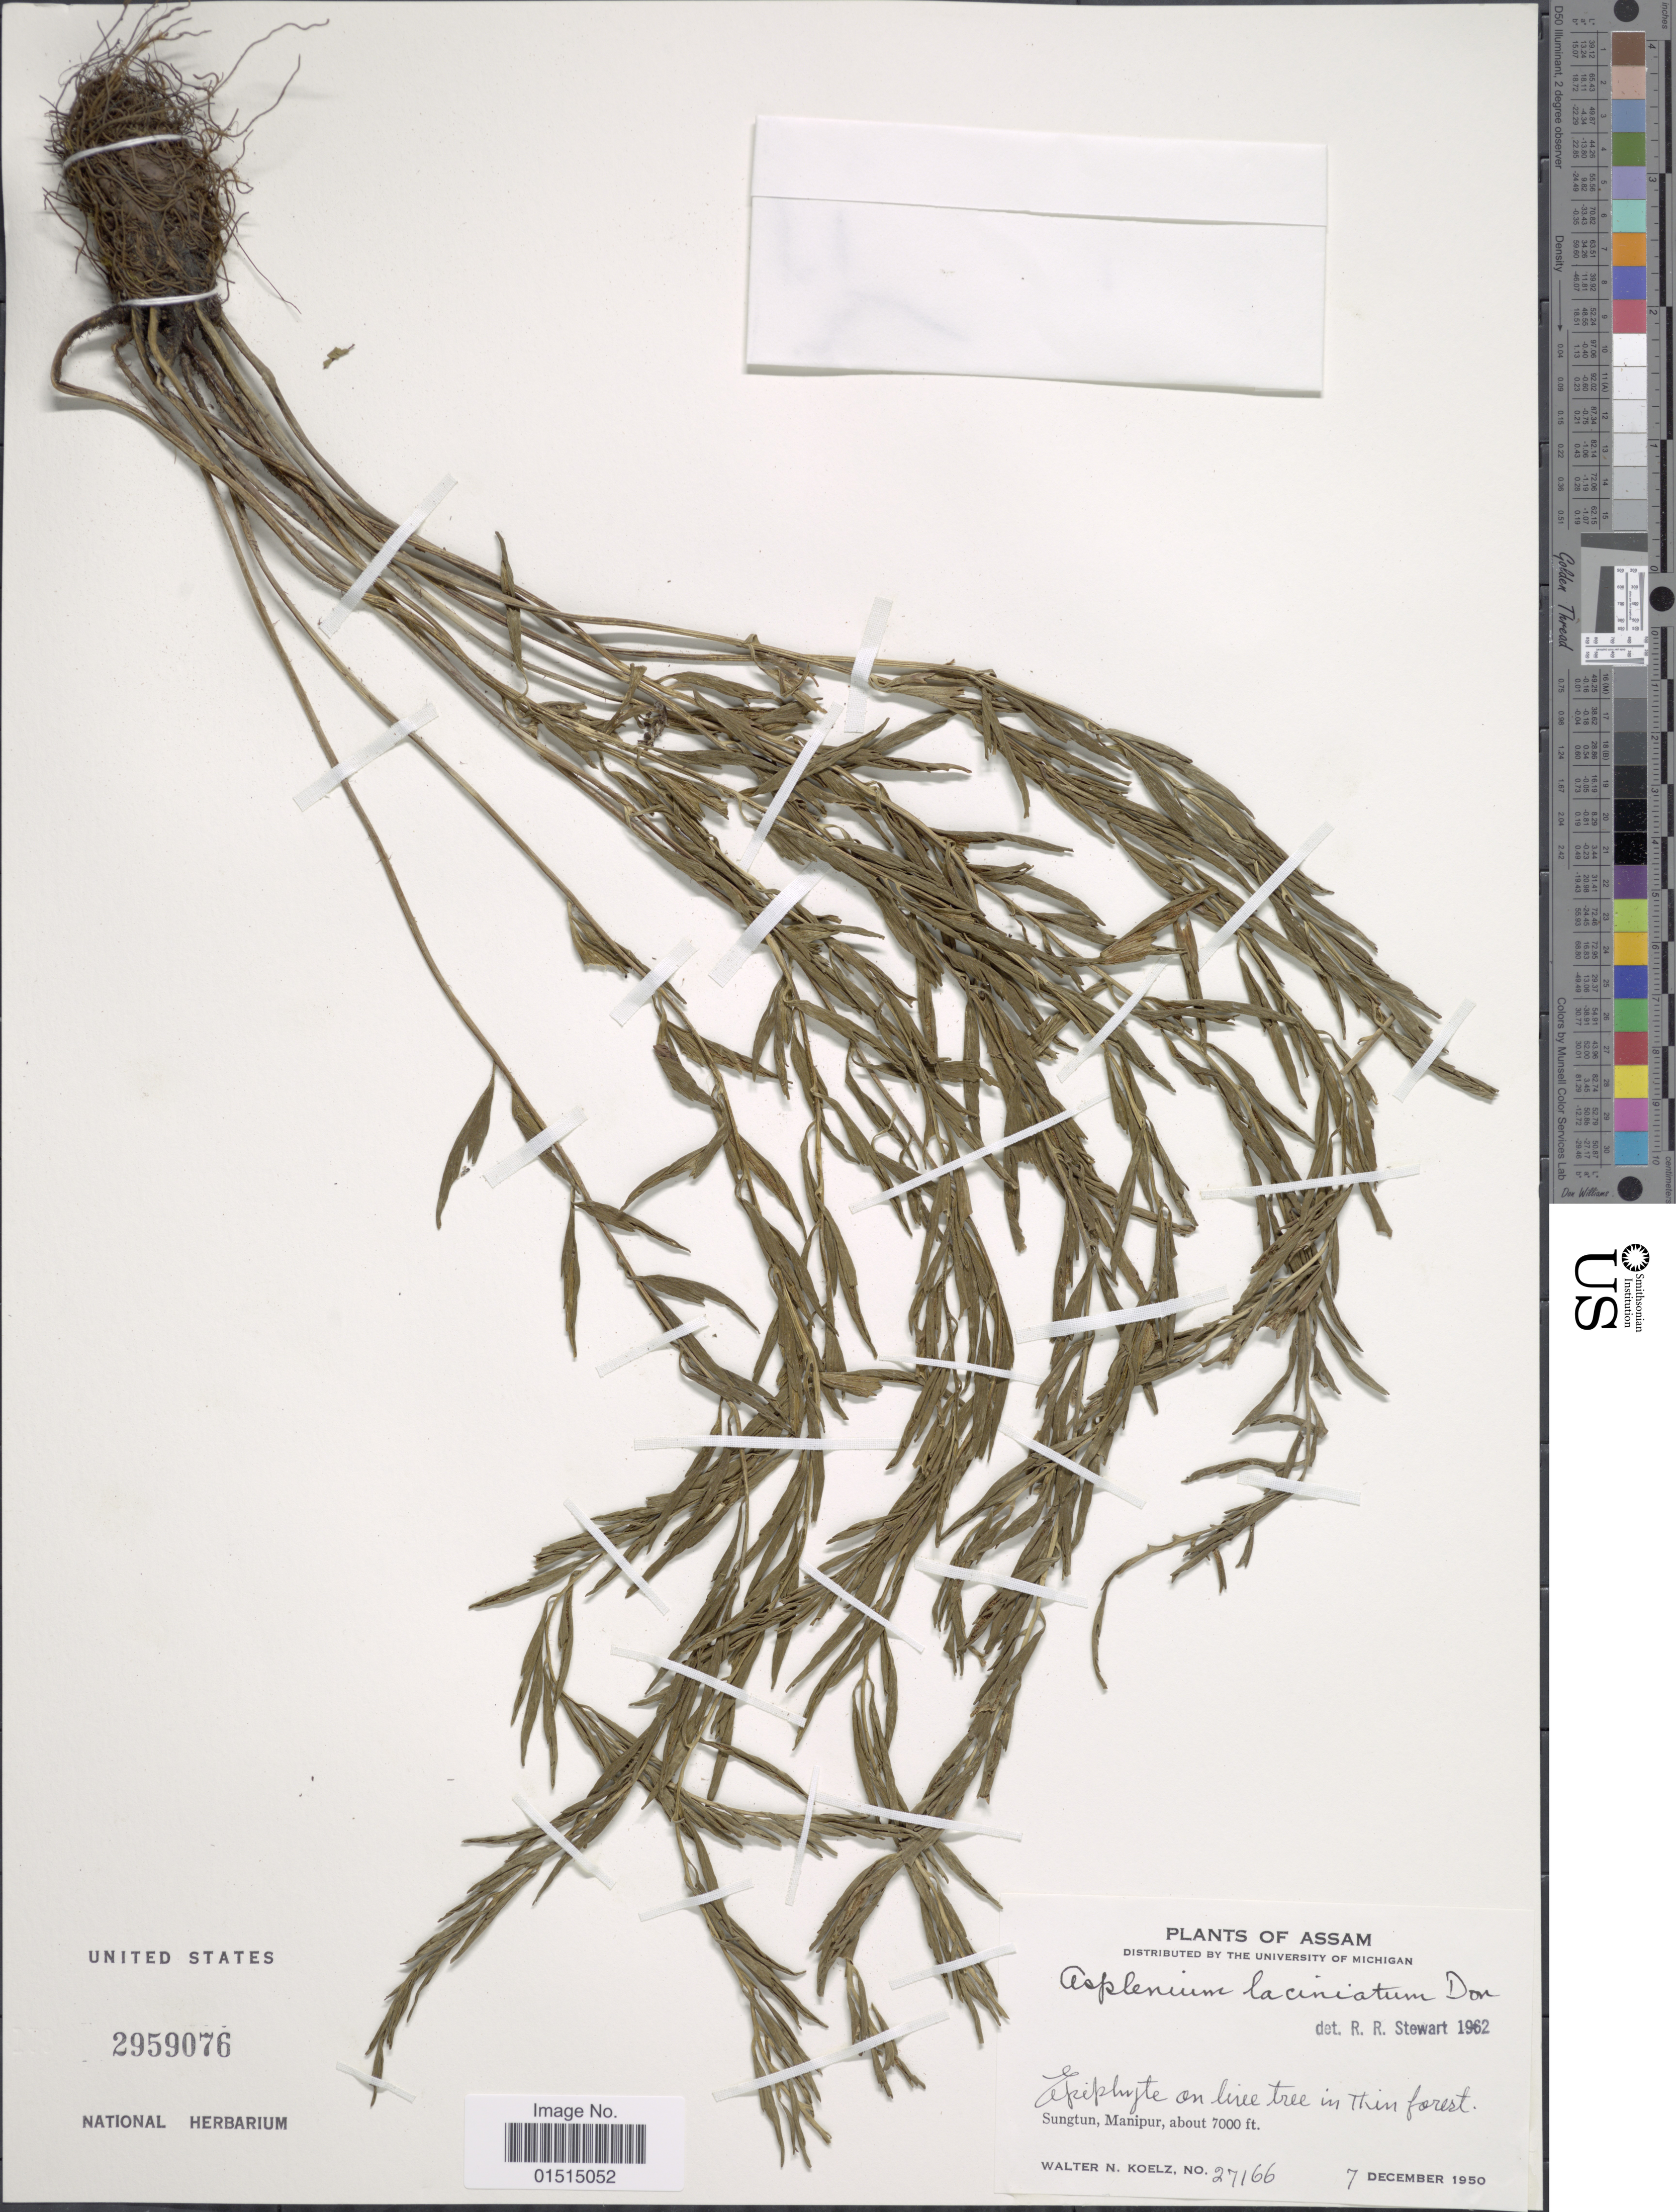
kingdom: Plantae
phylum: Tracheophyta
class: Polypodiopsida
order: Polypodiales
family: Aspleniaceae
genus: Asplenium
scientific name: Asplenium laciniatum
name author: D. Don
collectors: W. N. Koelz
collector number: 27166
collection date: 1950-12-07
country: India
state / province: Manipur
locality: Sungtun, Manipur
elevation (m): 2134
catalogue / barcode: US 2959076